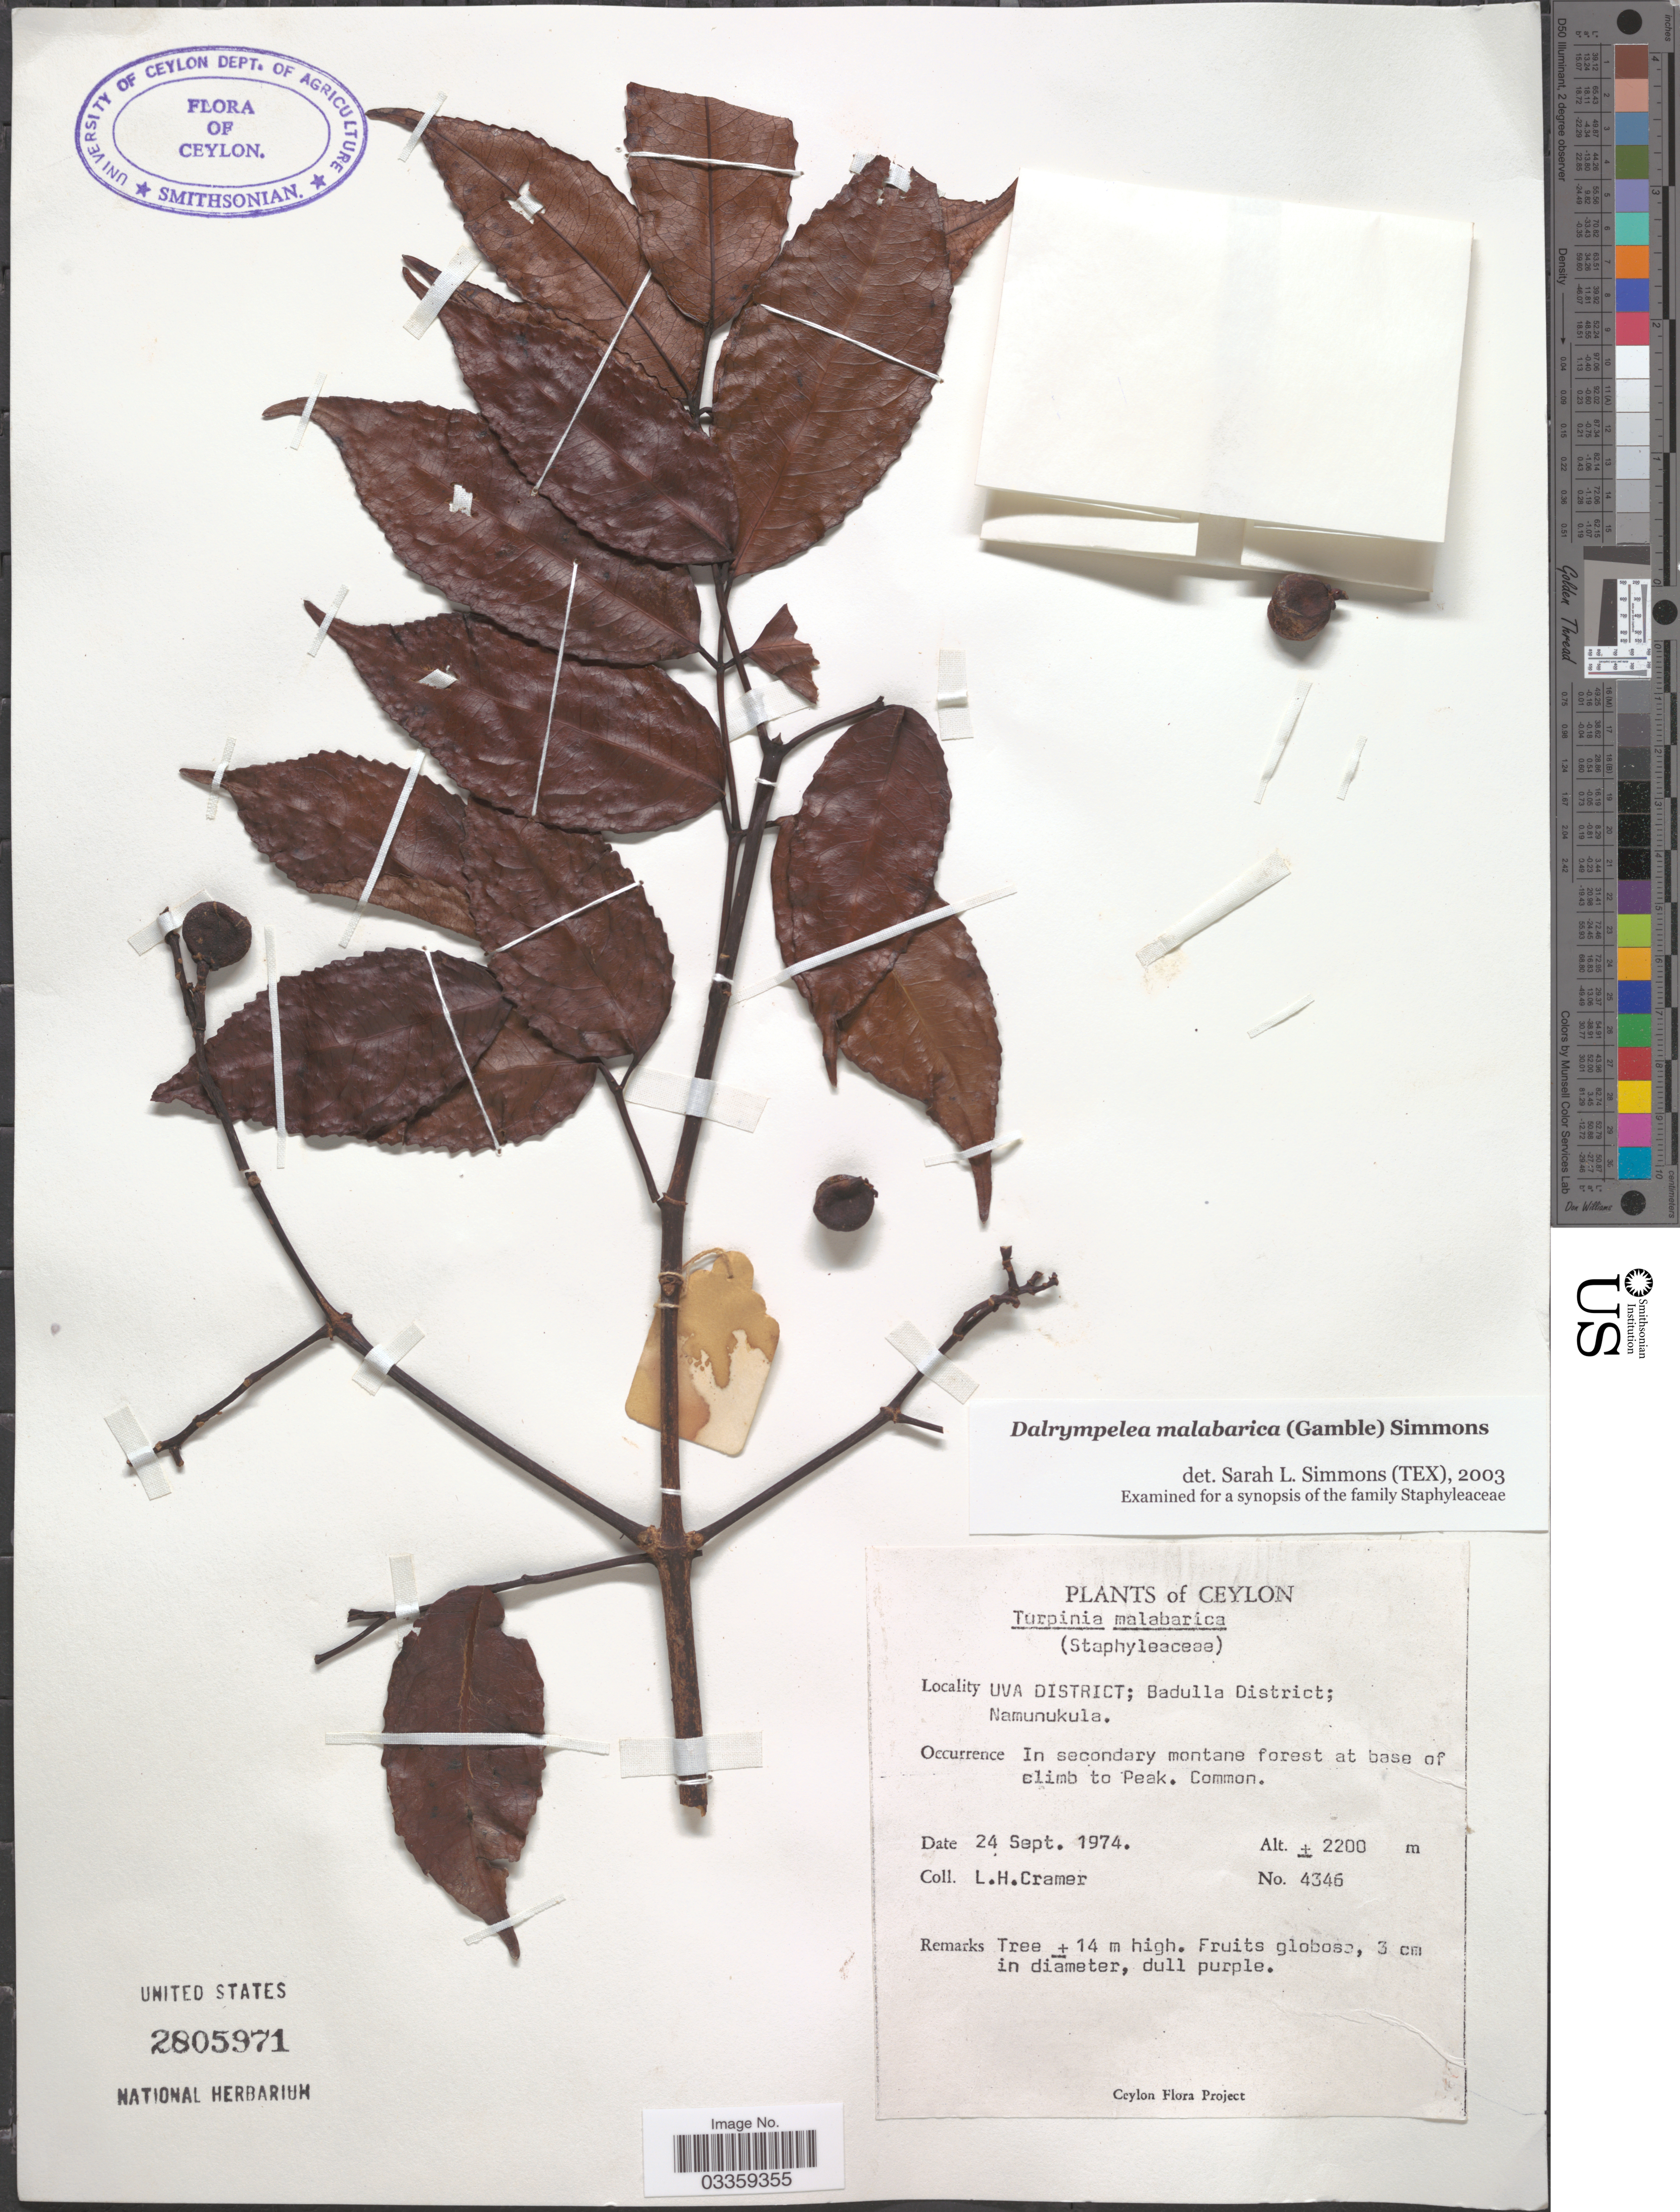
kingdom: Plantae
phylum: Tracheophyta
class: Magnoliopsida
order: Crossosomatales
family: Staphyleaceae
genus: Turpinia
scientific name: Turpinia malabarica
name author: Gamble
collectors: L. H. Cramer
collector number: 4346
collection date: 1974-09-24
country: Sri Lanka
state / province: Uva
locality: Ceylon, Uva District; Badulla District; Namunukula, In secondary montane forest at base of climb to Peak.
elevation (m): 2200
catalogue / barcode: US 2805971